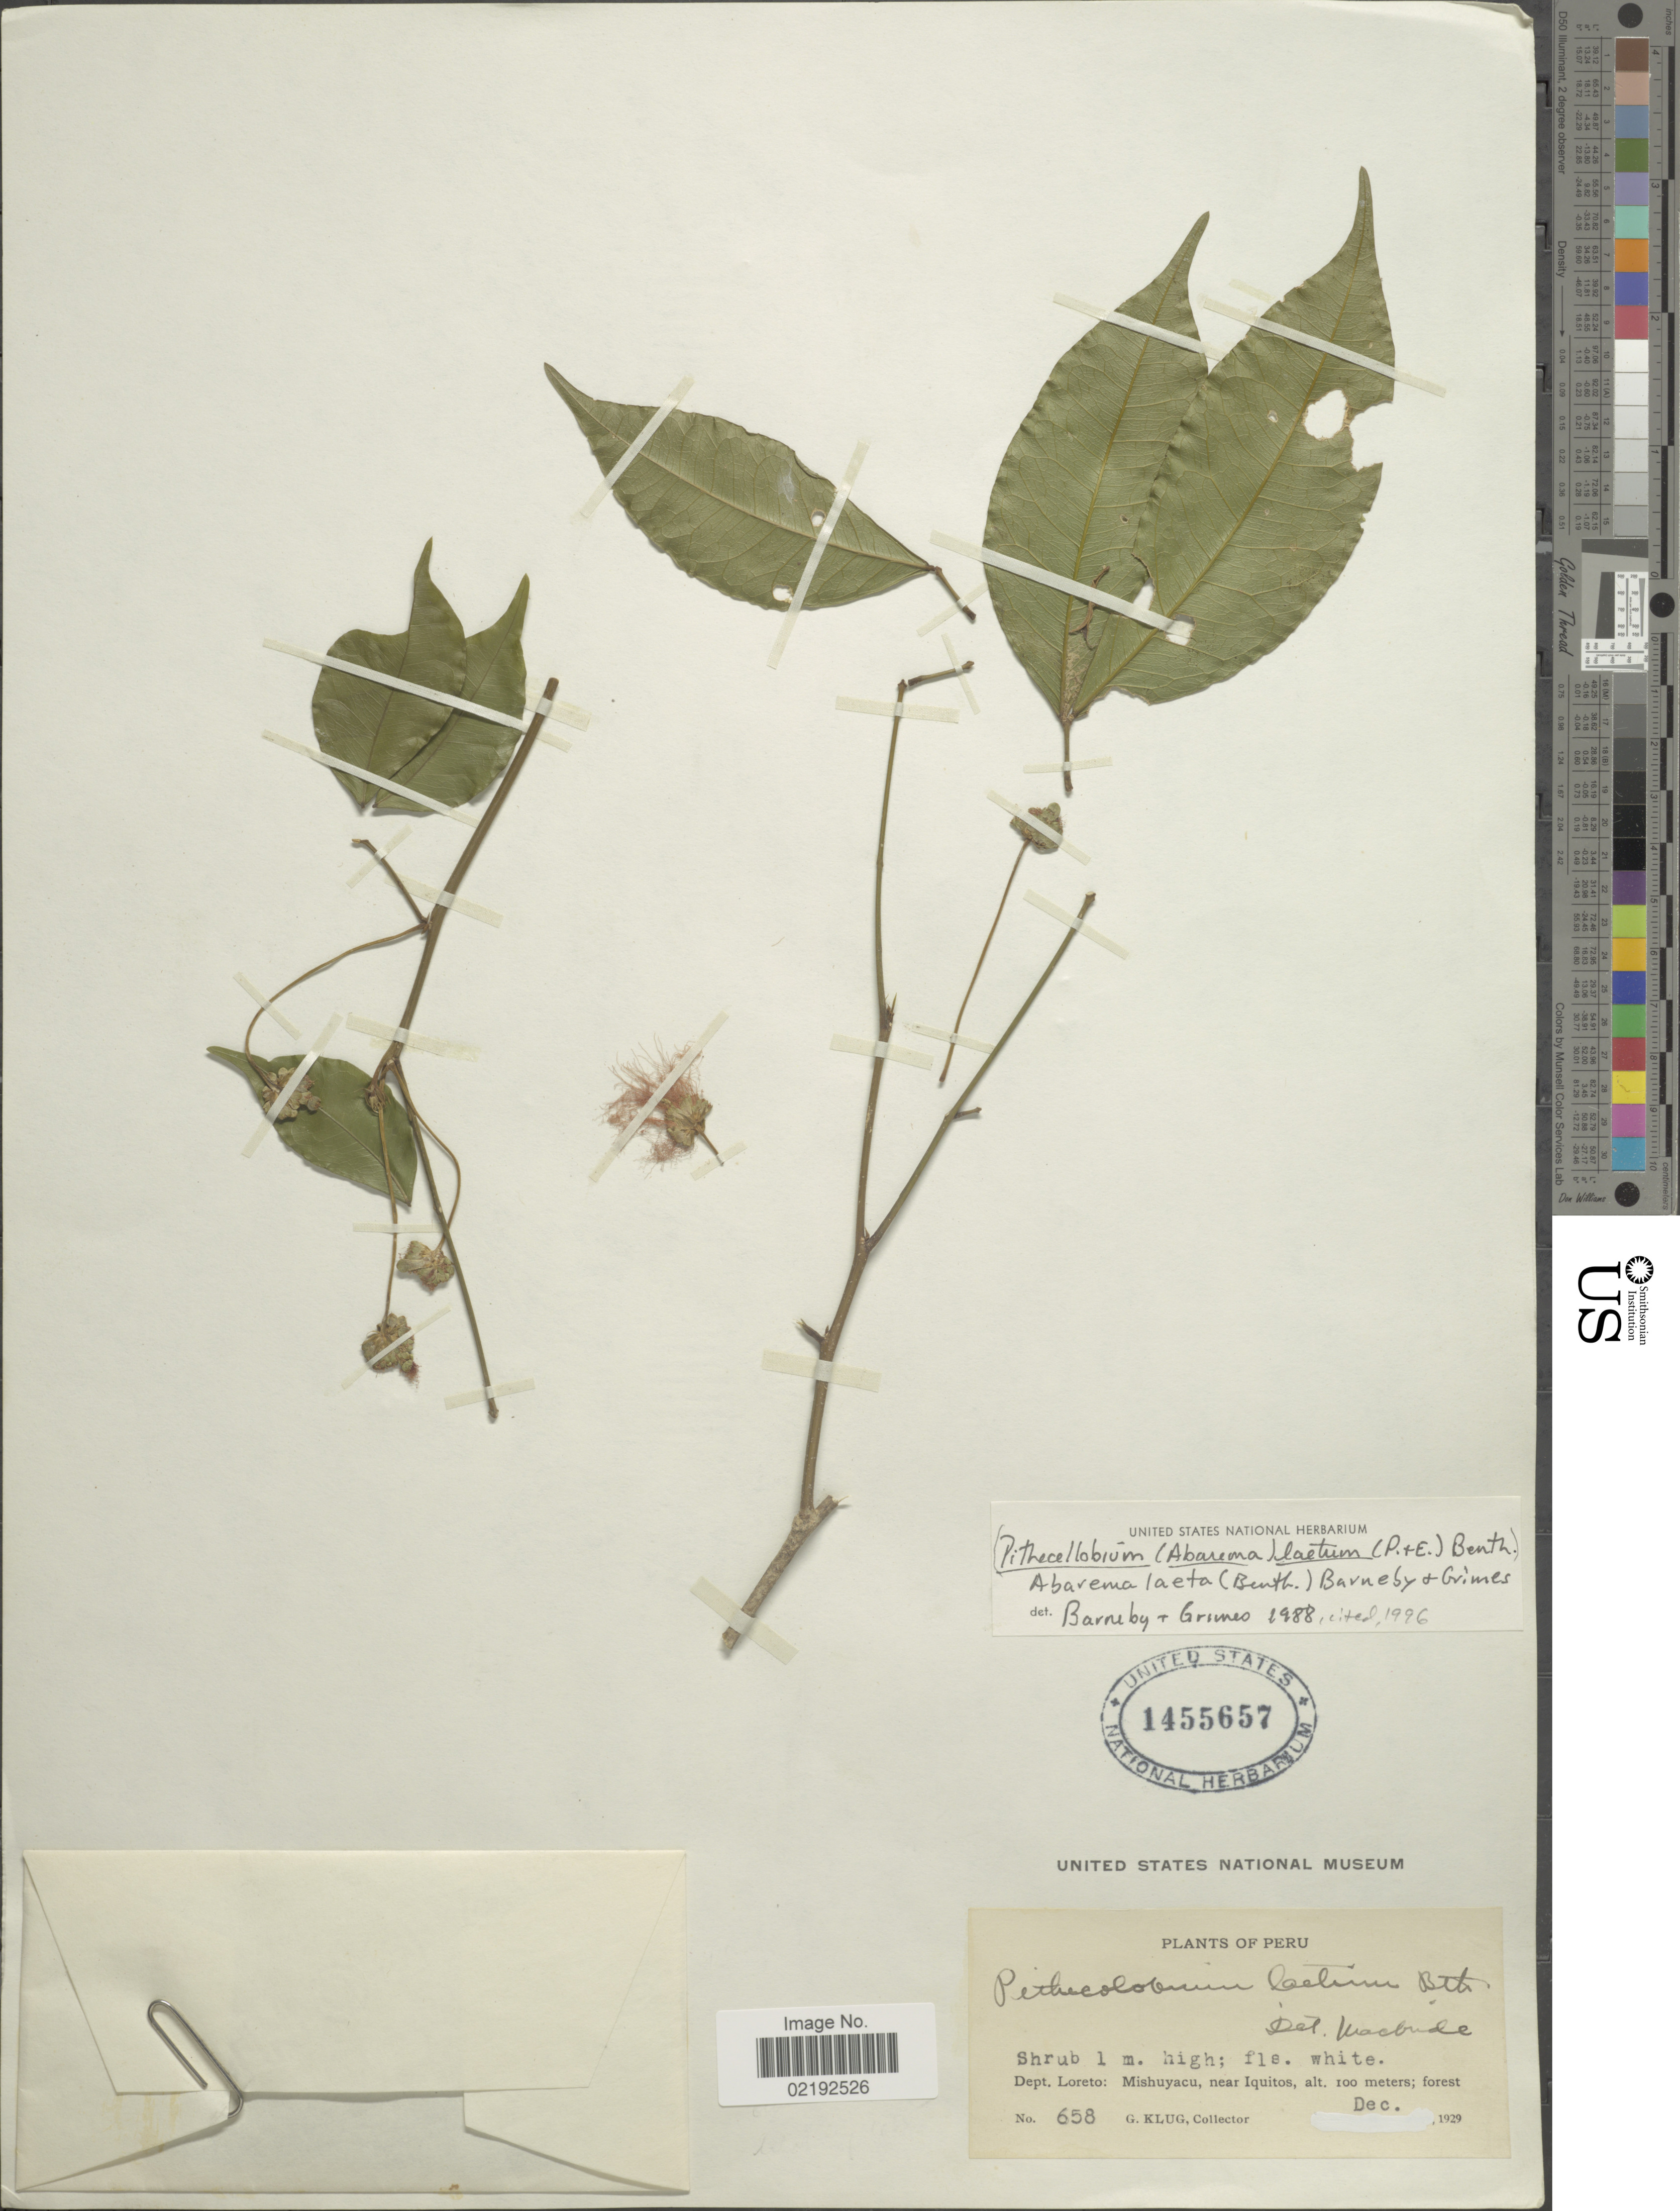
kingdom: Plantae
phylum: Tracheophyta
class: Magnoliopsida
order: Fabales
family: Fabaceae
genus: Abarema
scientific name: Abarema laeta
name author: (Benth.) Barneby & J.W. Grimes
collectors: G. Klug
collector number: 658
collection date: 1929-12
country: Peru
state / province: Loreto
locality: Mishuyacu, near Iquitos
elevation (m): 100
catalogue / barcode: US 1455657